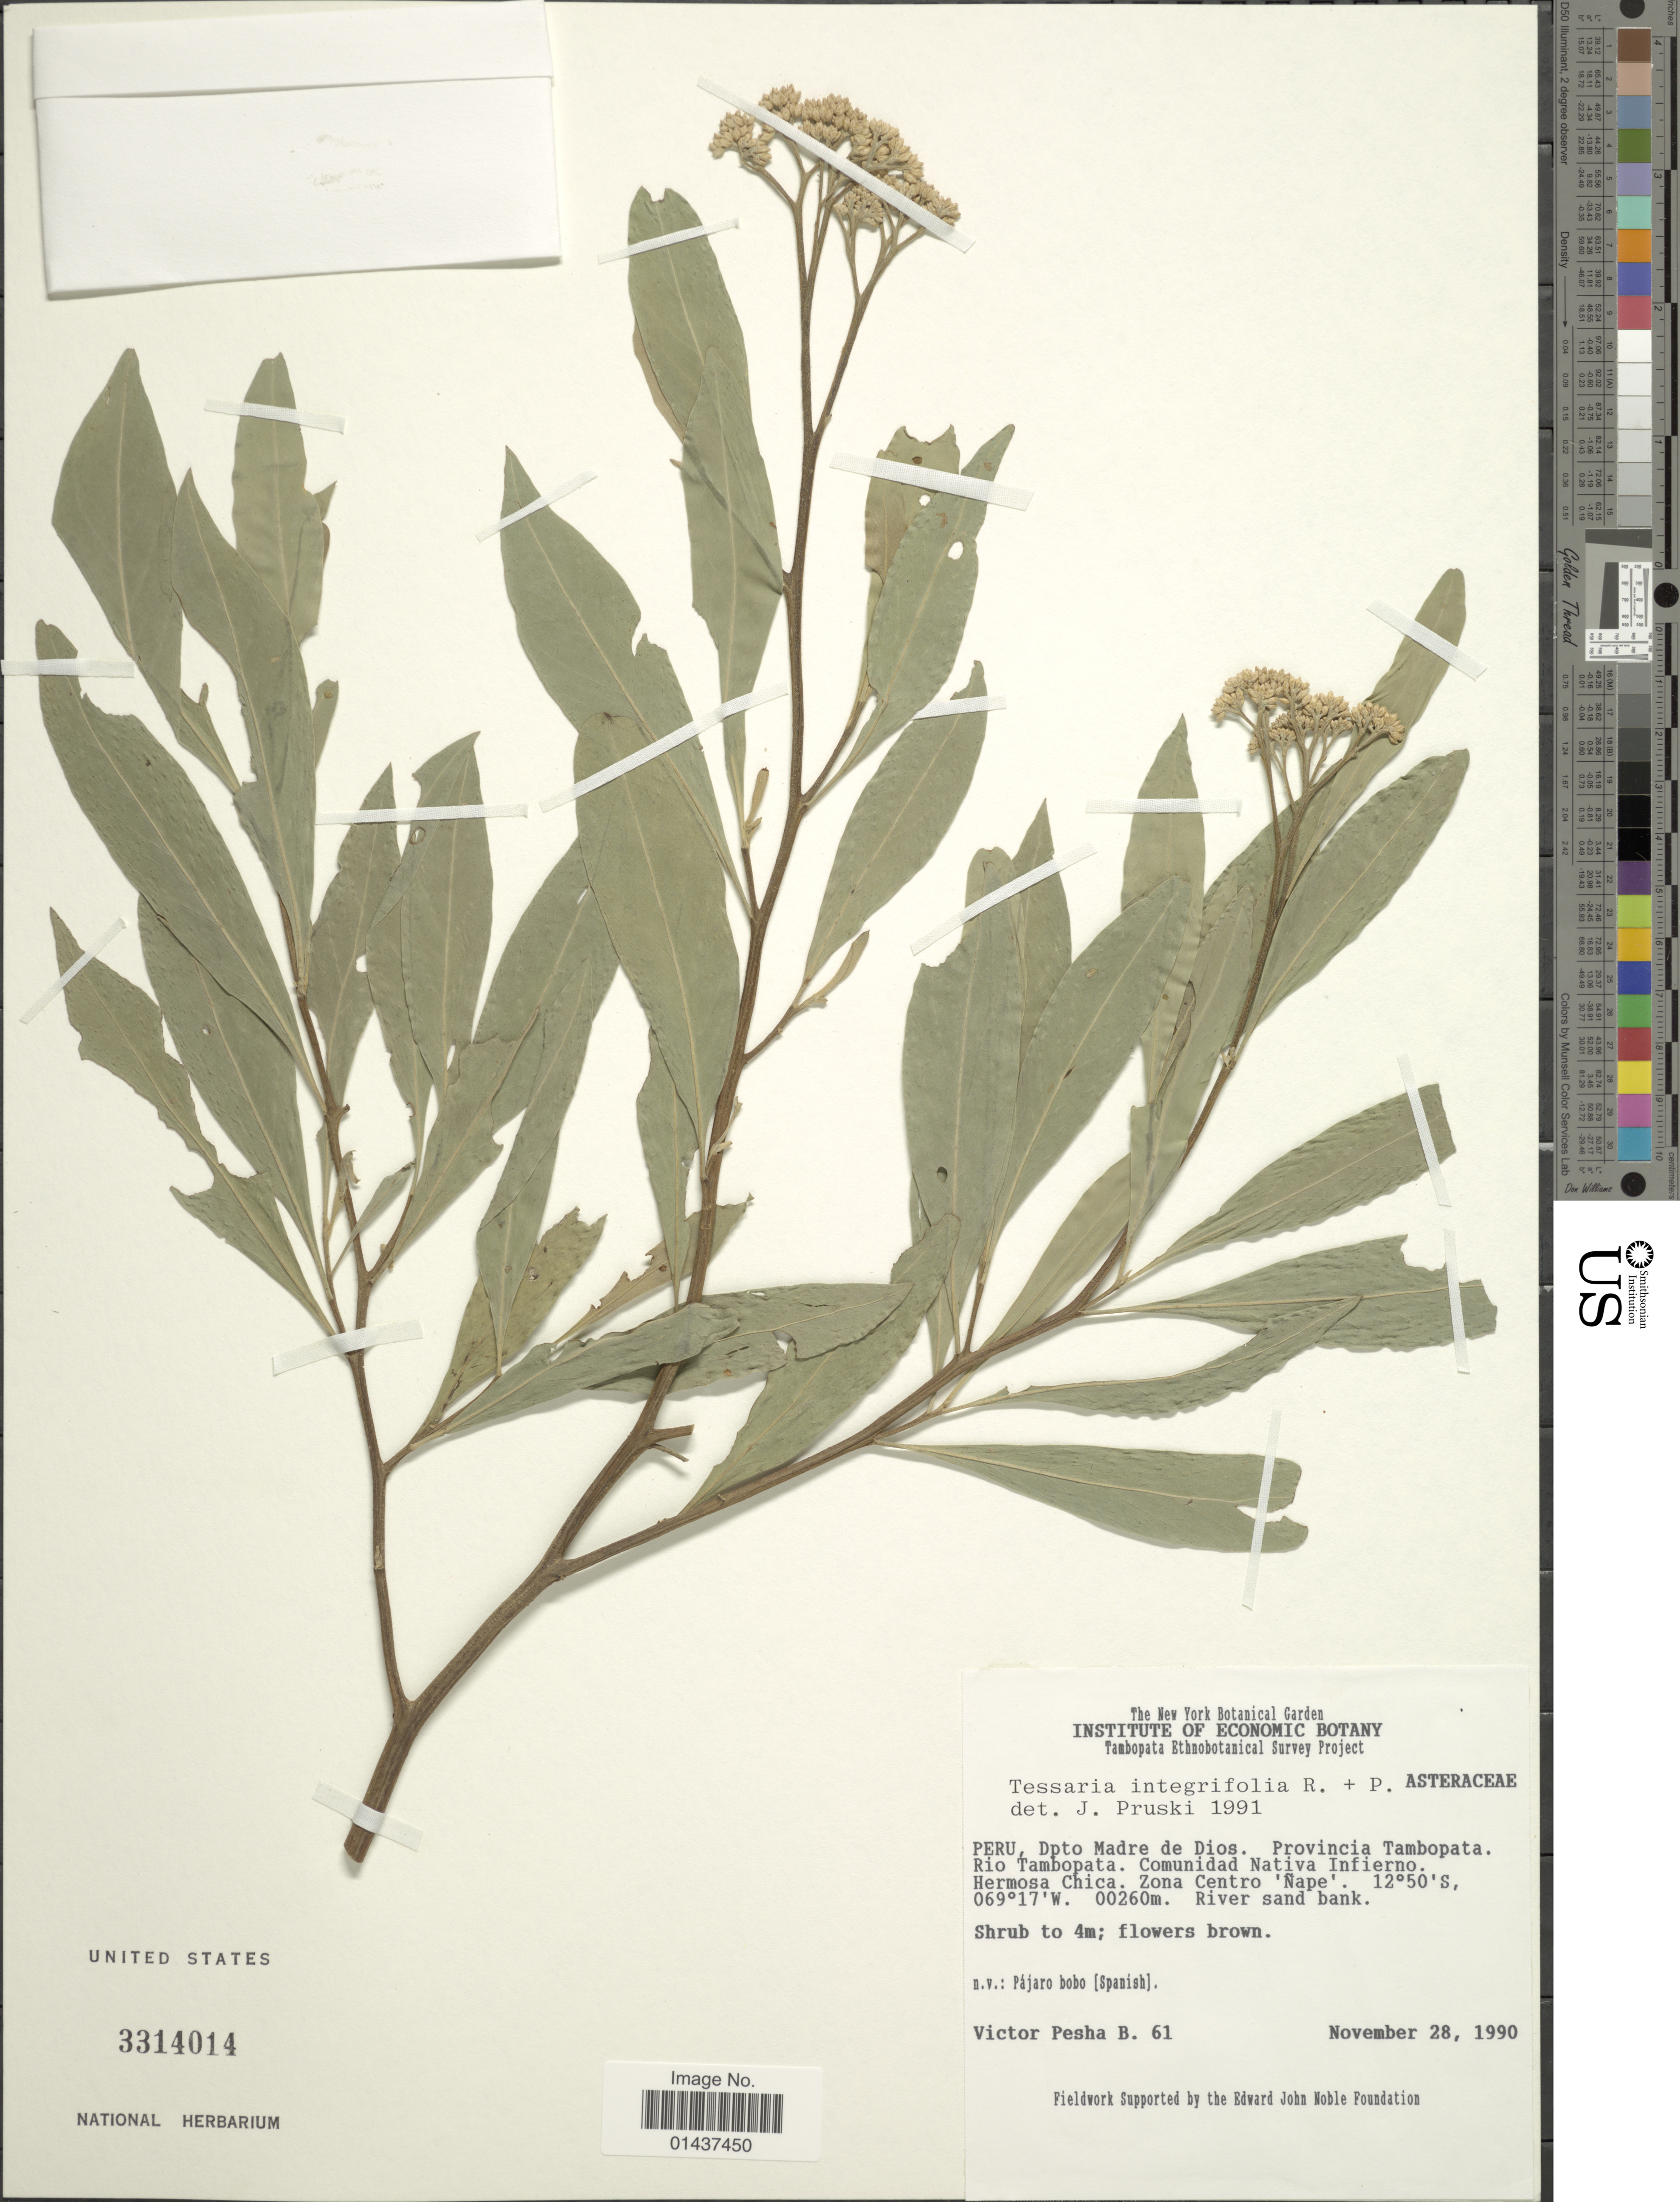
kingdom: Plantae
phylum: Tracheophyta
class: Magnoliopsida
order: Asterales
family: Asteraceae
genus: Tessaria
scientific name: Tessaria integrifolia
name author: Ruiz & Pav.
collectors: V. Pesha B.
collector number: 61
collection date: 1980-11-28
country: Peru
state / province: Madre de Dios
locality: Dpto Madre de Dios. Provincia Tambopata. Rio Tambopata. Comunidad Nativa Infierno. Hermosa Chica. zona Centro 'Nape', River sand bank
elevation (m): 260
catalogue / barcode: US 3314014